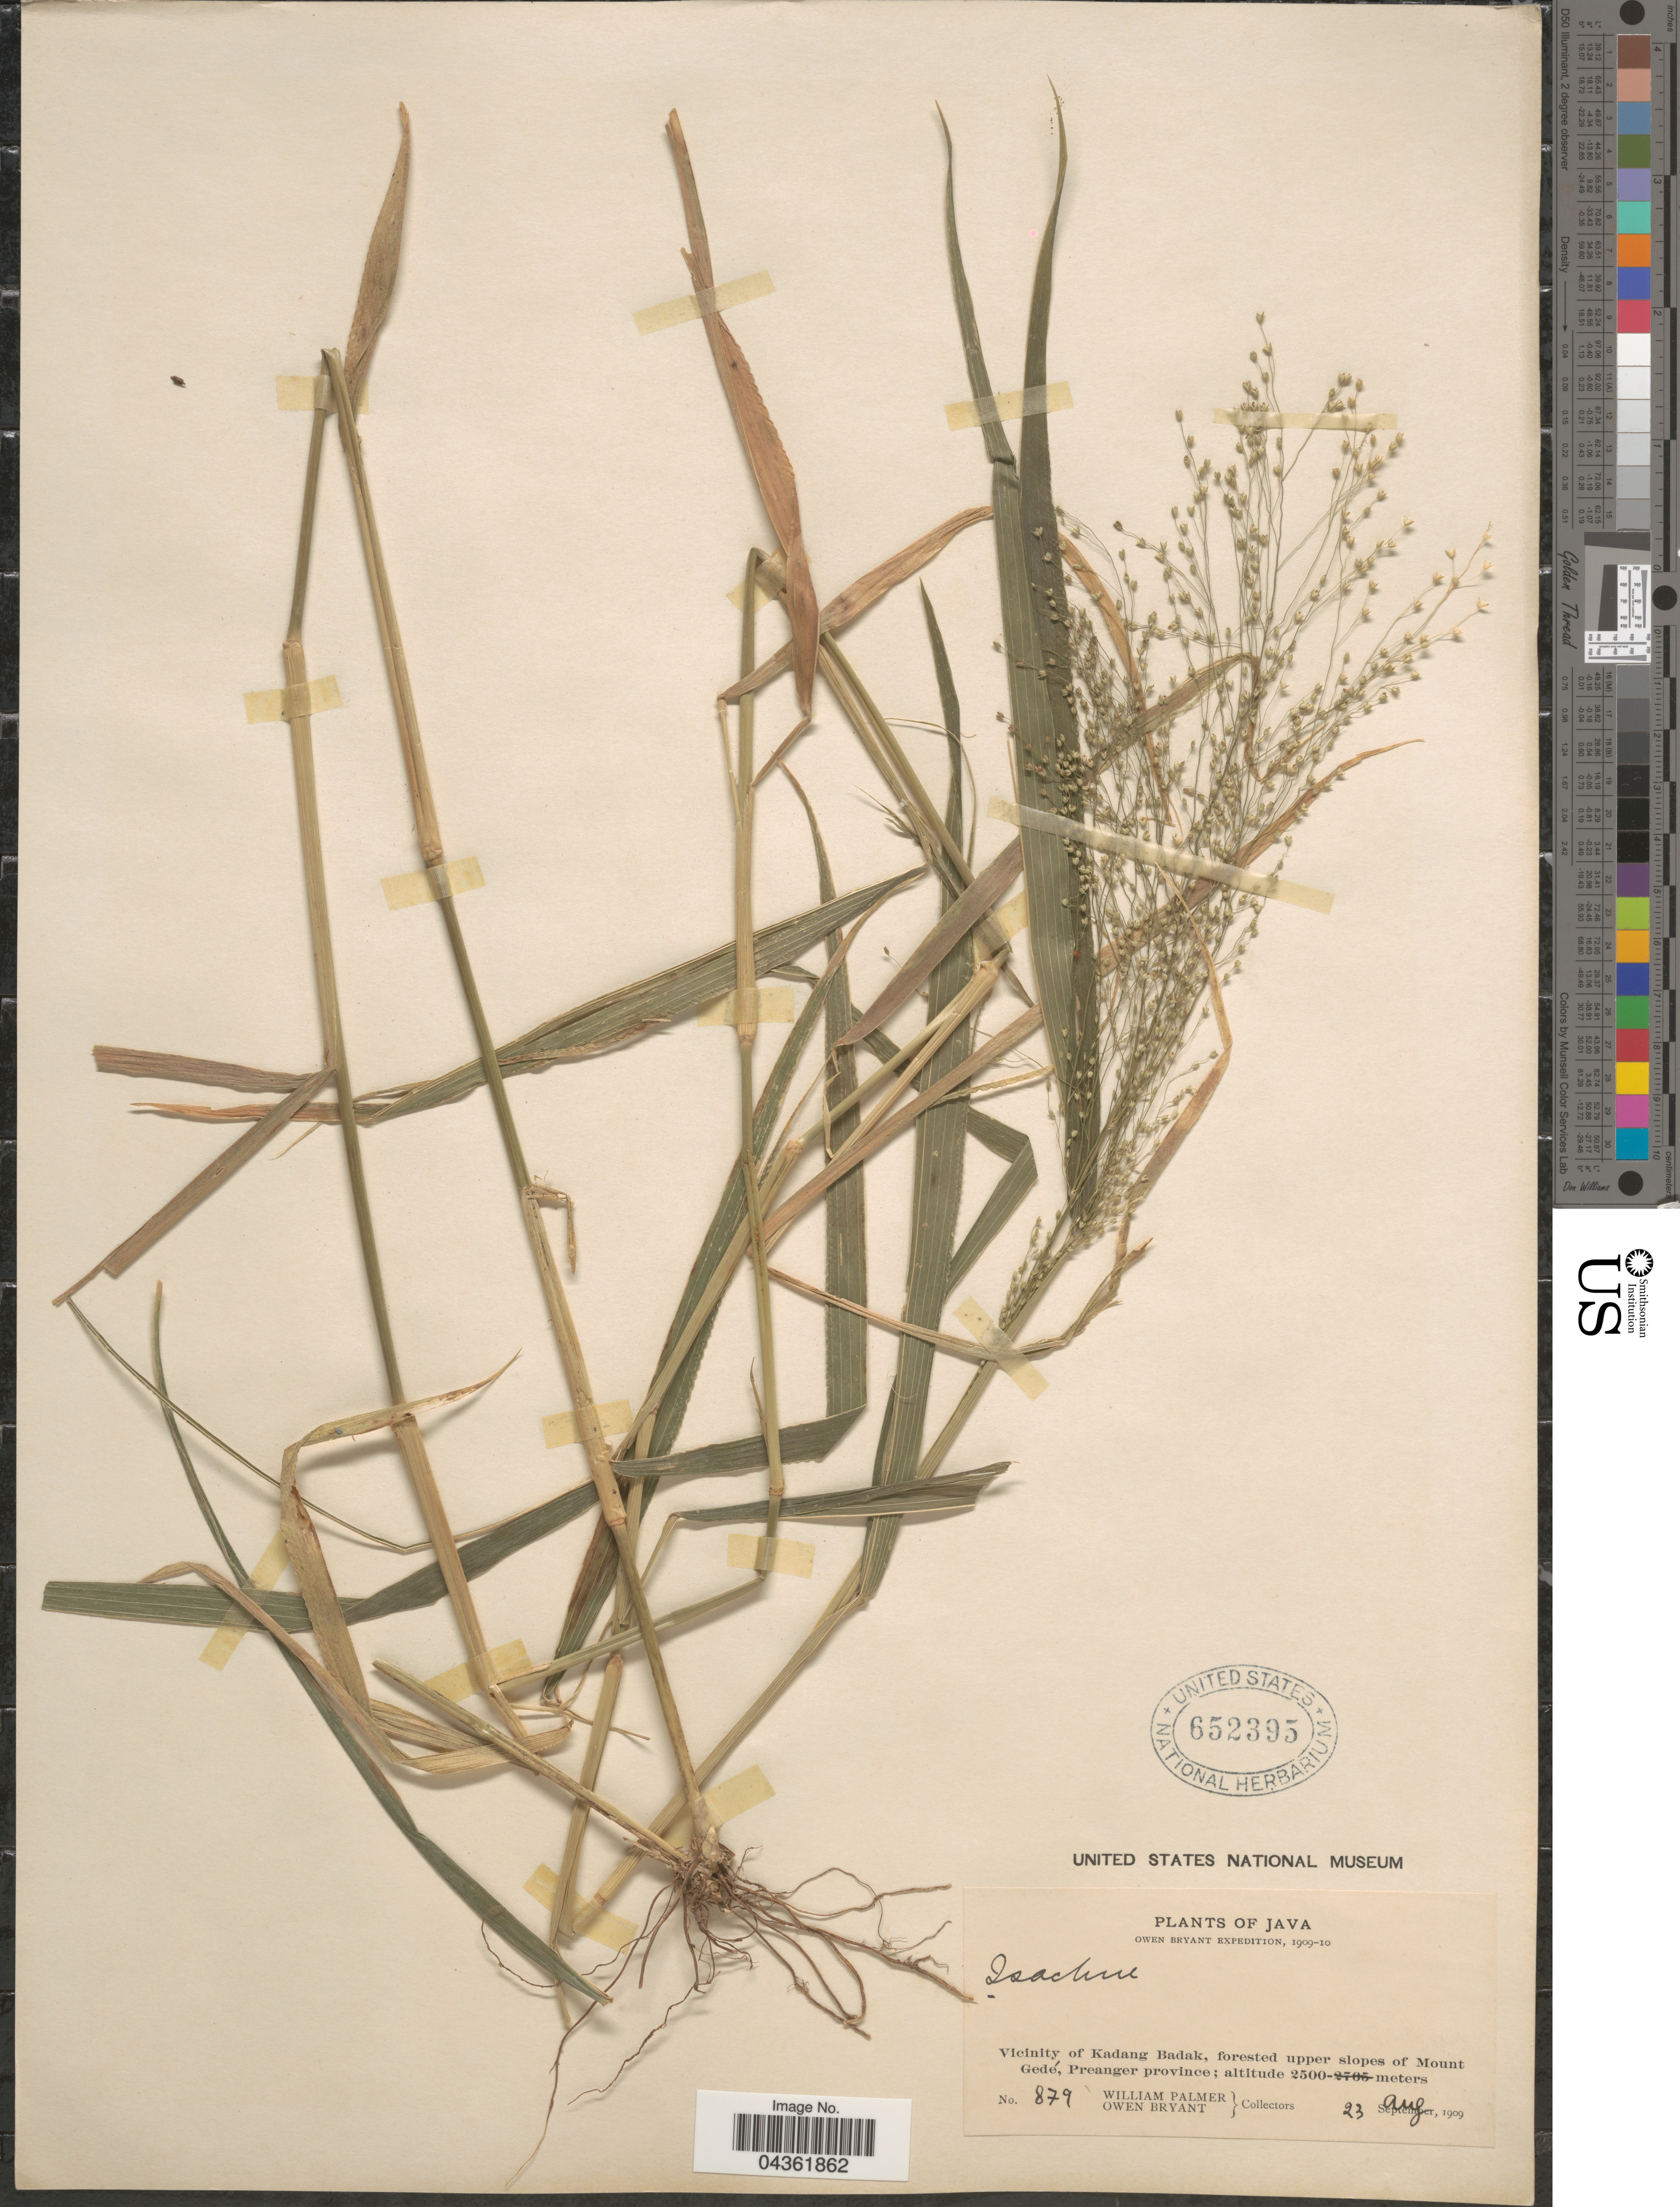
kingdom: Plantae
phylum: Tracheophyta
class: Liliopsida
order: Poales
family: Poaceae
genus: Isachne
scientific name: Isachne albens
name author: Trin.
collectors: W. Palmer & O. Bryant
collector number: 879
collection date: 1909-08-23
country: Indonesia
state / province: Java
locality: Owen Bryant Expedition, 1909-10. Vicinity of Kadang Badak, forested upper slopes of Mount Gedé, Preanger province.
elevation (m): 2500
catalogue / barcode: US 652395